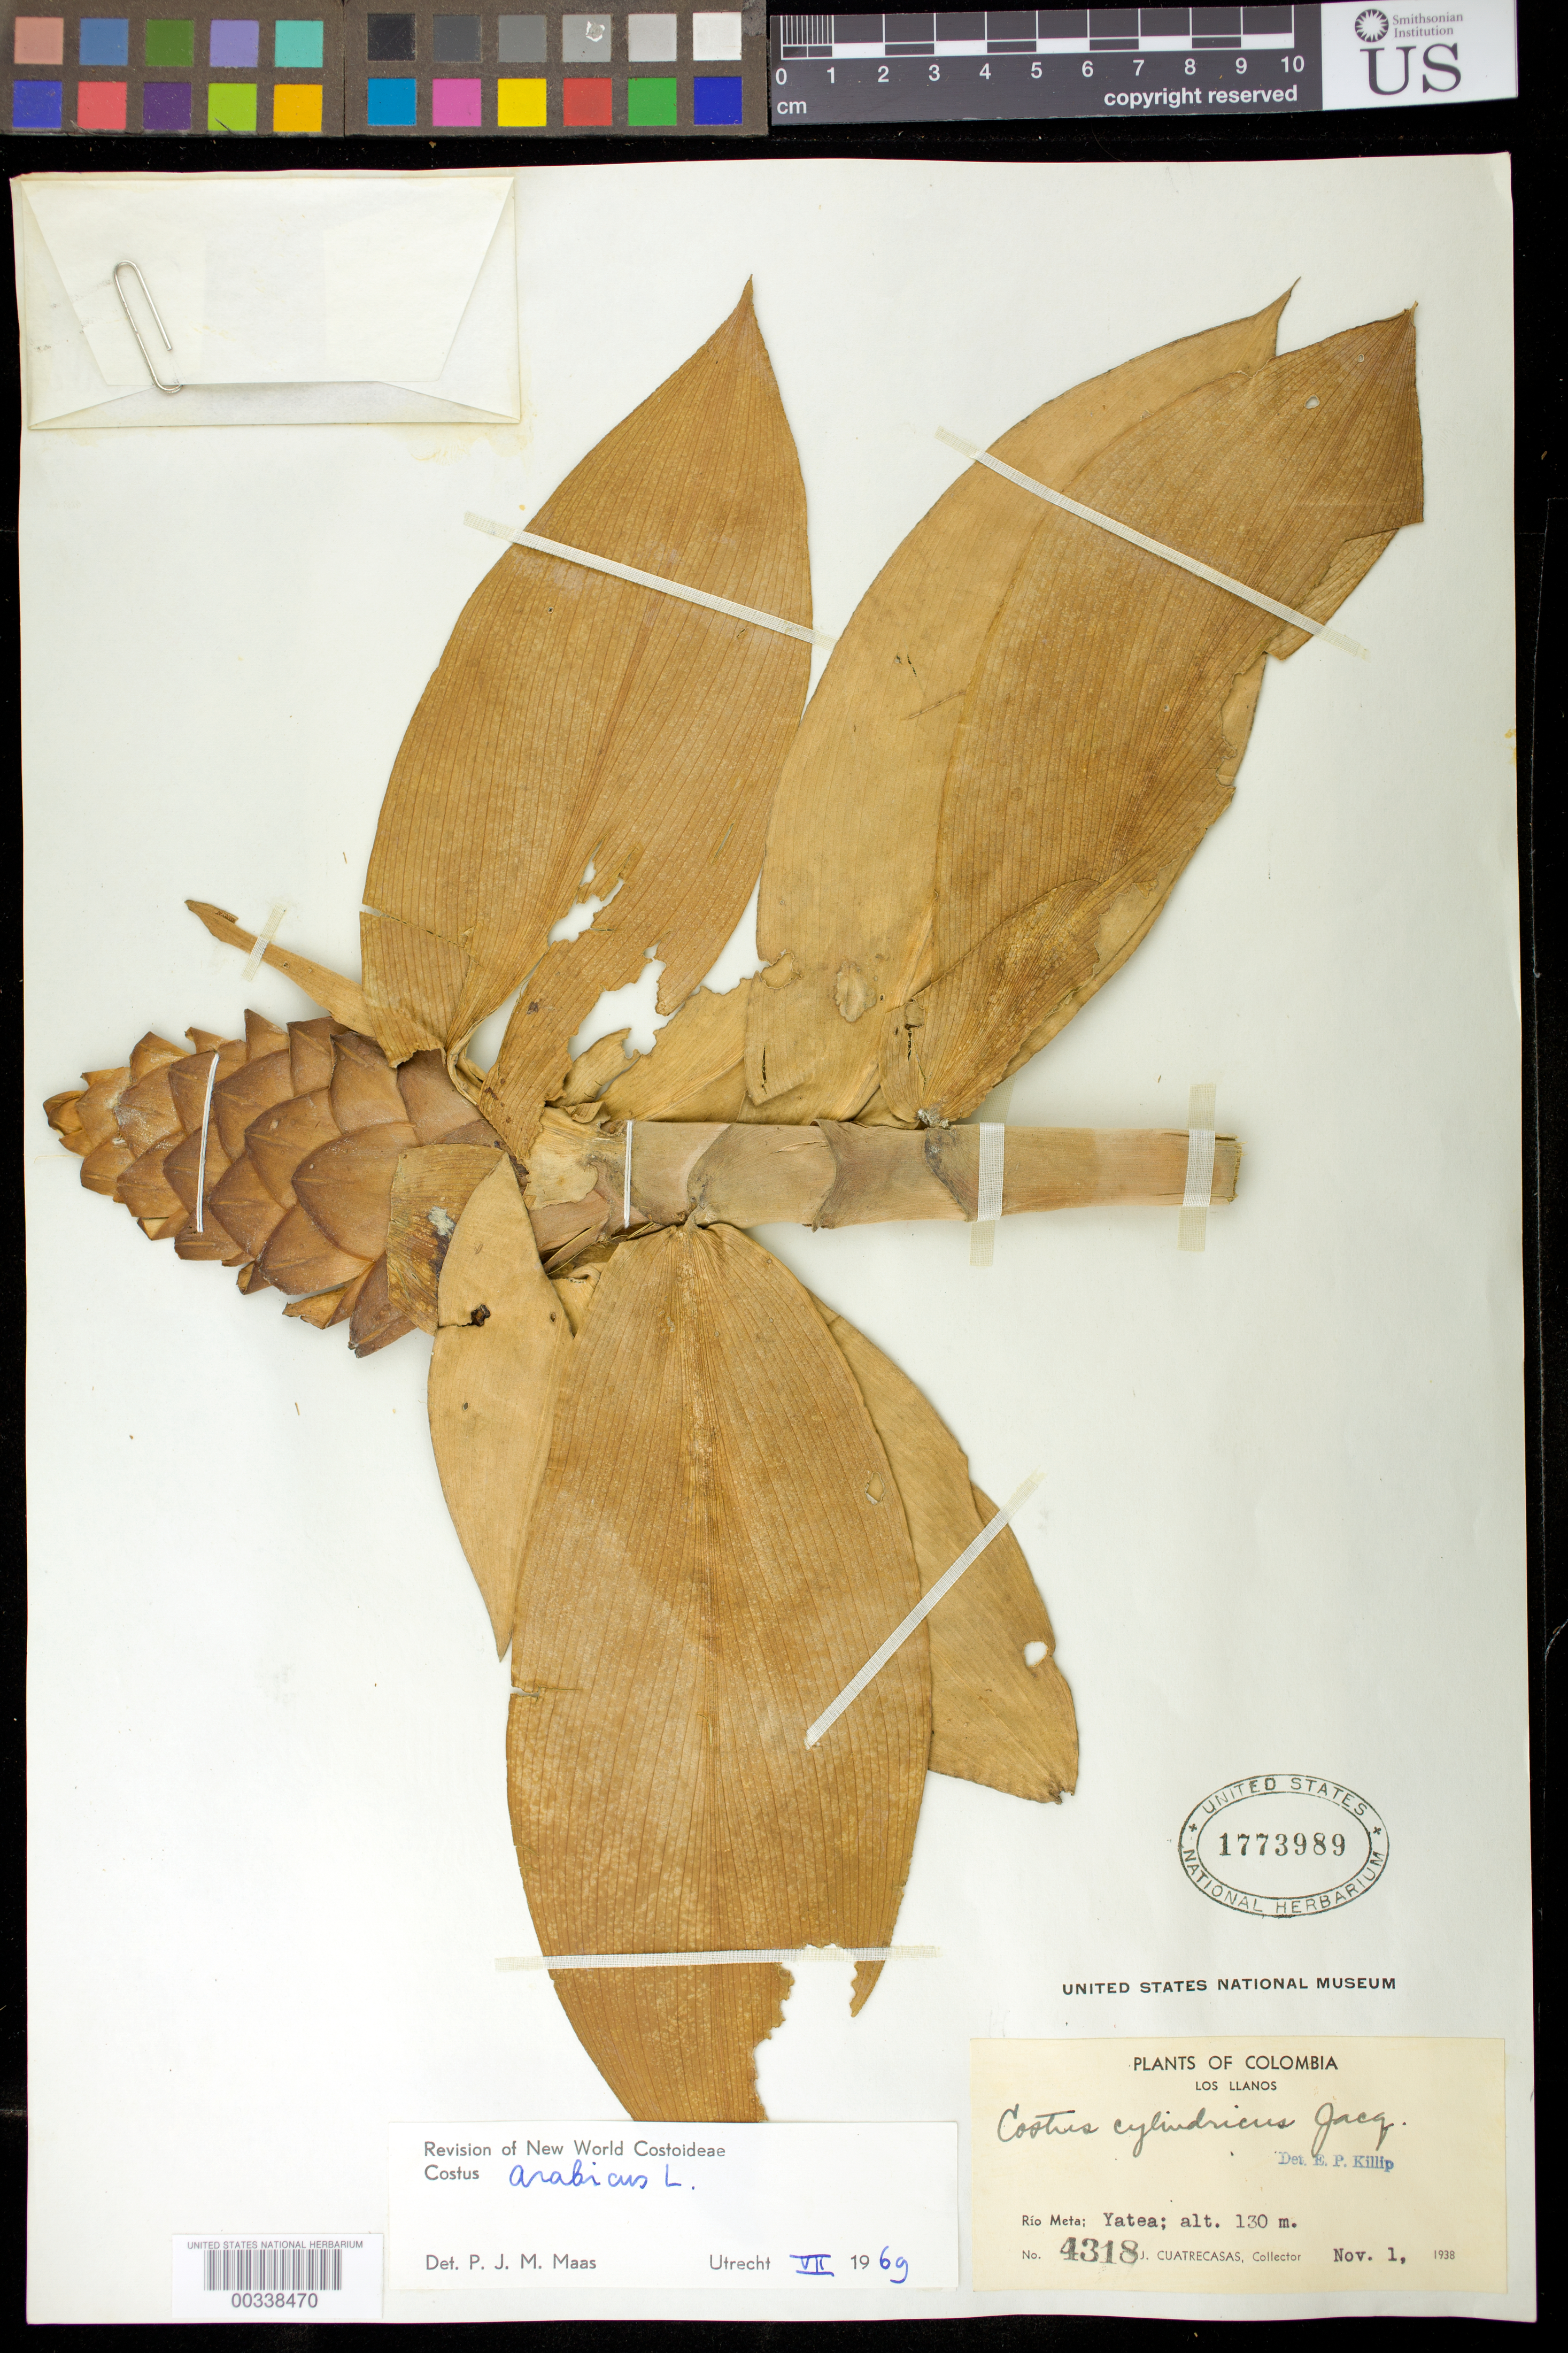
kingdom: Plantae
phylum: Tracheophyta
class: Liliopsida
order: Zingiberales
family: Costaceae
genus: Costus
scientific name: Costus arabicus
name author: L.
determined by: Maas, Paul J. M.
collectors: J. Cuatrecasas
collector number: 4318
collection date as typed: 01 Nov 1938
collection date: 1938-11-01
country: Colombia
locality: Los Llanos, Rio Meta; Yatea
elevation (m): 130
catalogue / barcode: US 1773989